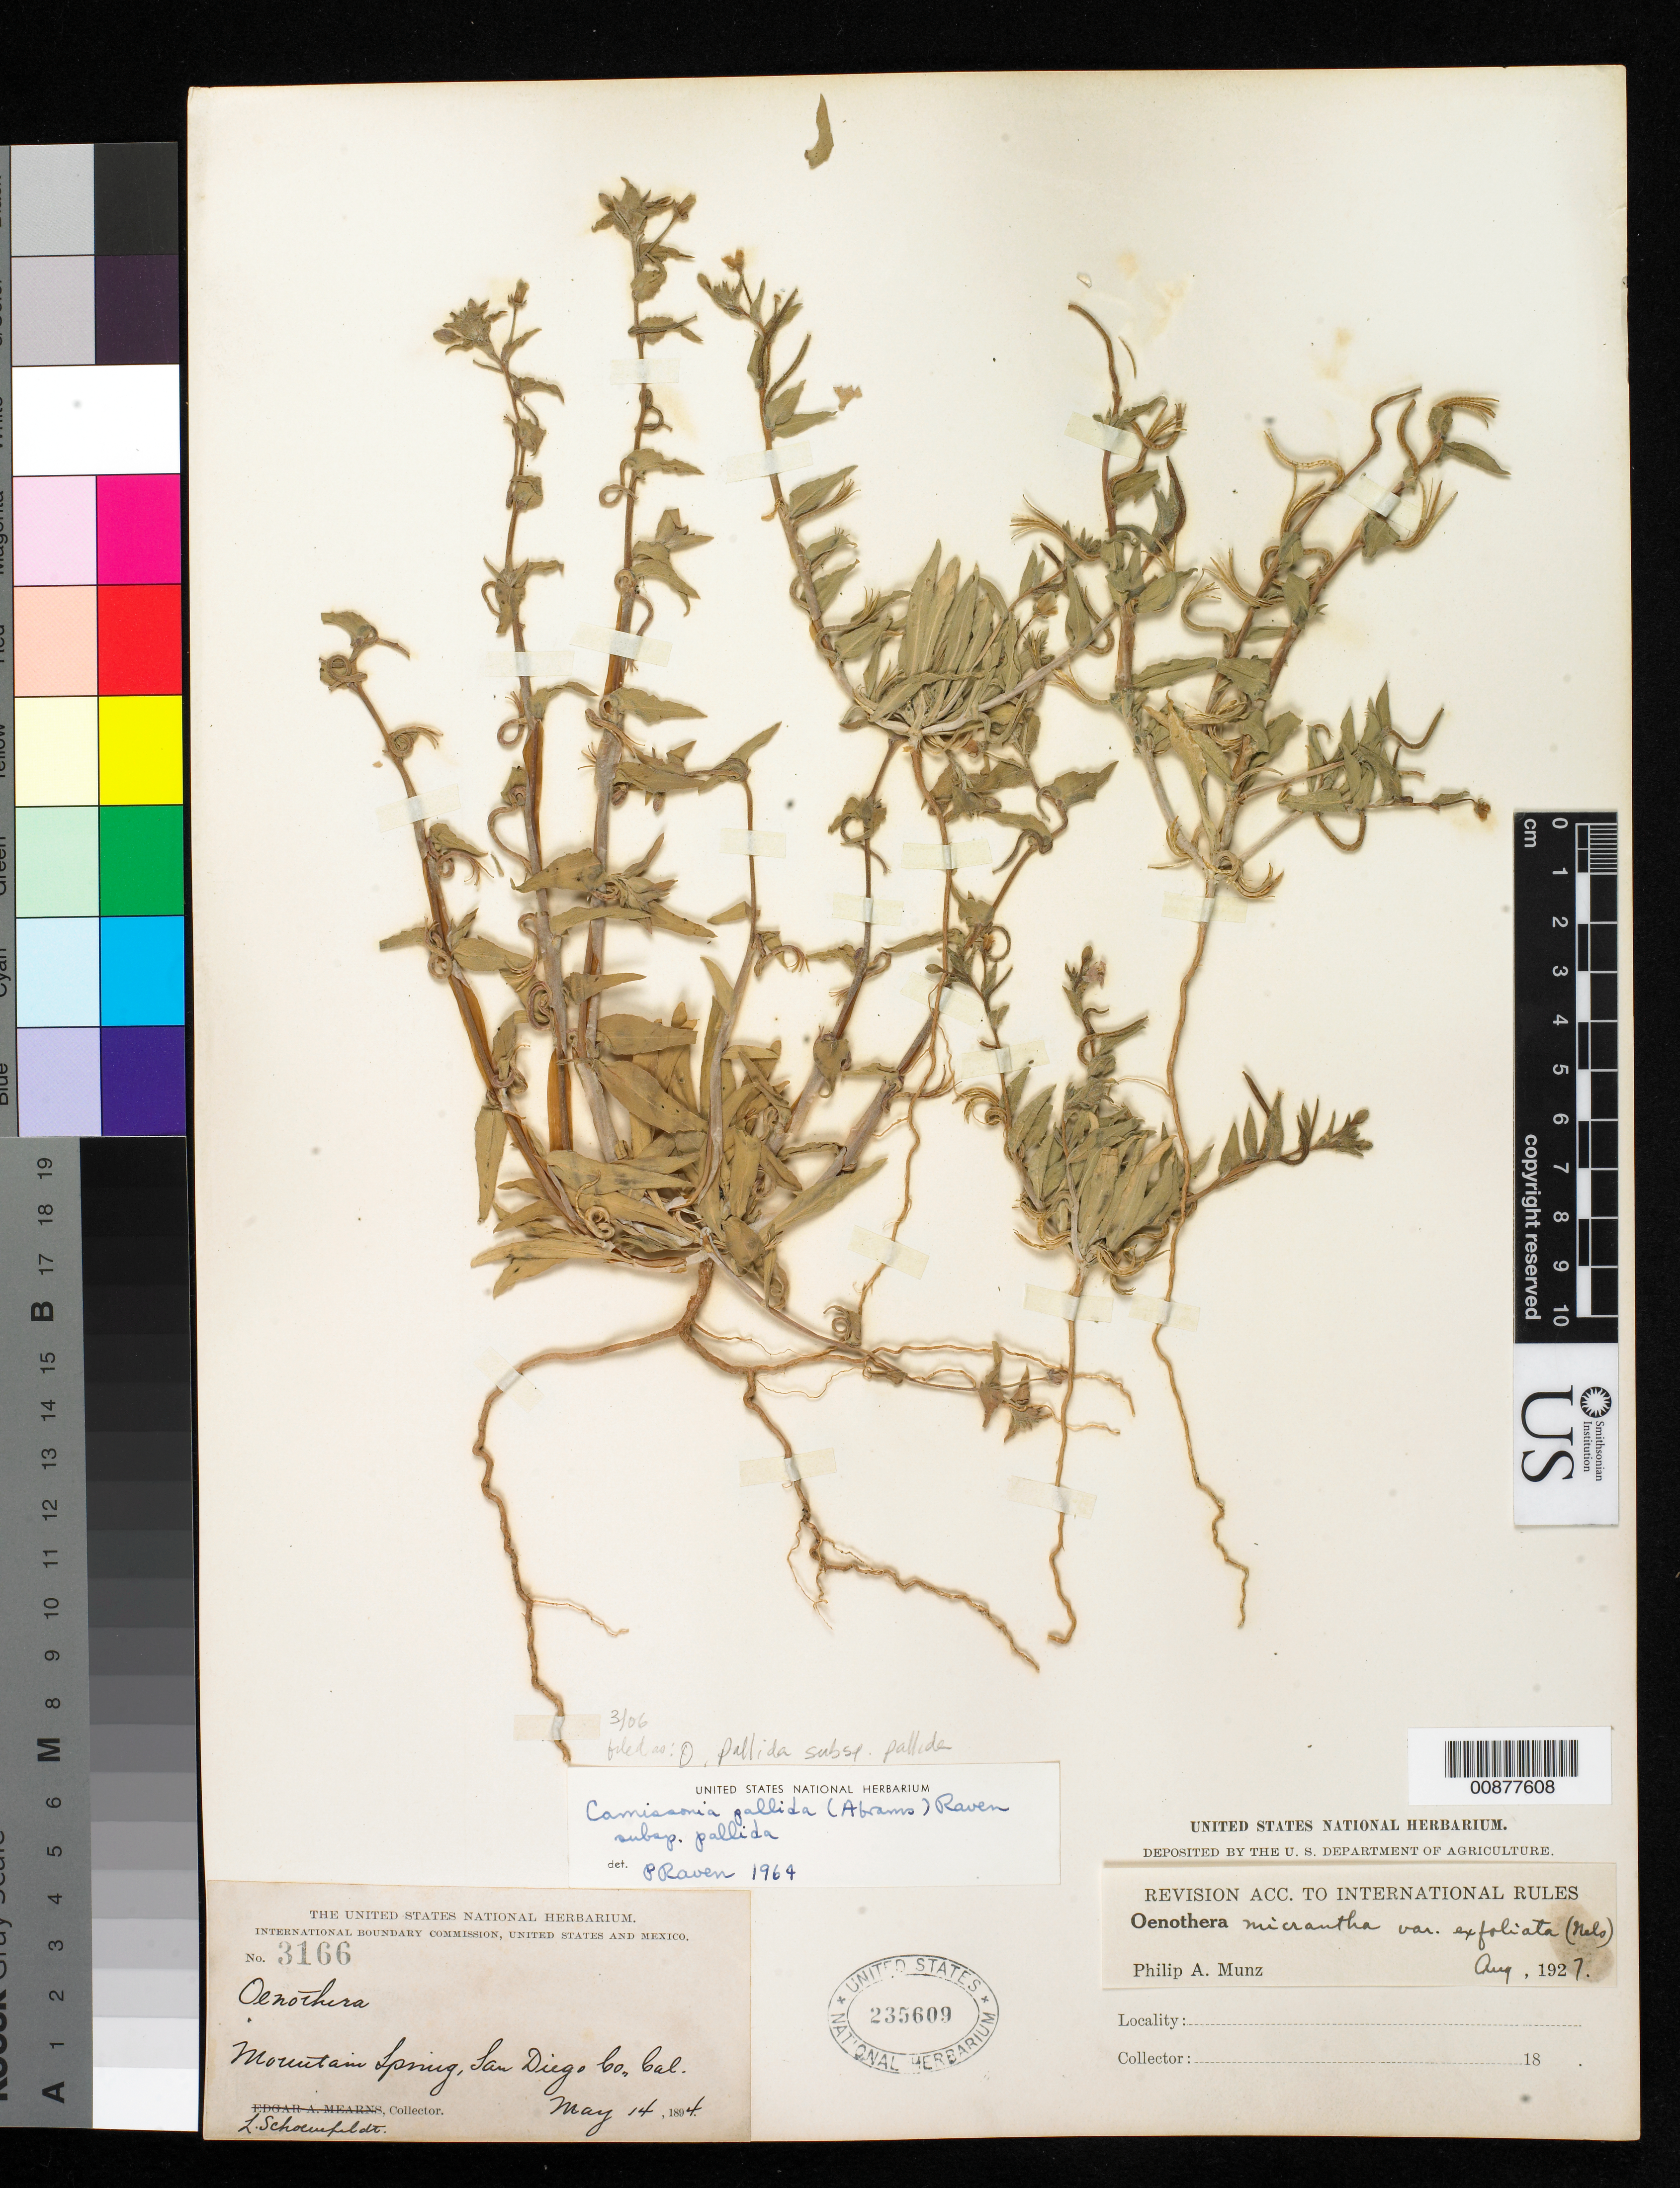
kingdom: Plantae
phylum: Tracheophyta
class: Magnoliopsida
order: Myrtales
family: Onagraceae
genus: Camissoniopsis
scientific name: Camissoniopsis pallida subsp. pallida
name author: (Abrams) W.L. Wagner & Hoch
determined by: Wagner, W. L., (BOT), Smithsonian Institution - National Museum of Natural History (UNITED STATES)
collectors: L. Schoenfeldt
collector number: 3166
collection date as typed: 14 May 1894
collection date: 1894-05-14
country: United States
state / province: California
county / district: San Diego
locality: Mountain Spring, San Diego County, California.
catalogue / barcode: US 235609